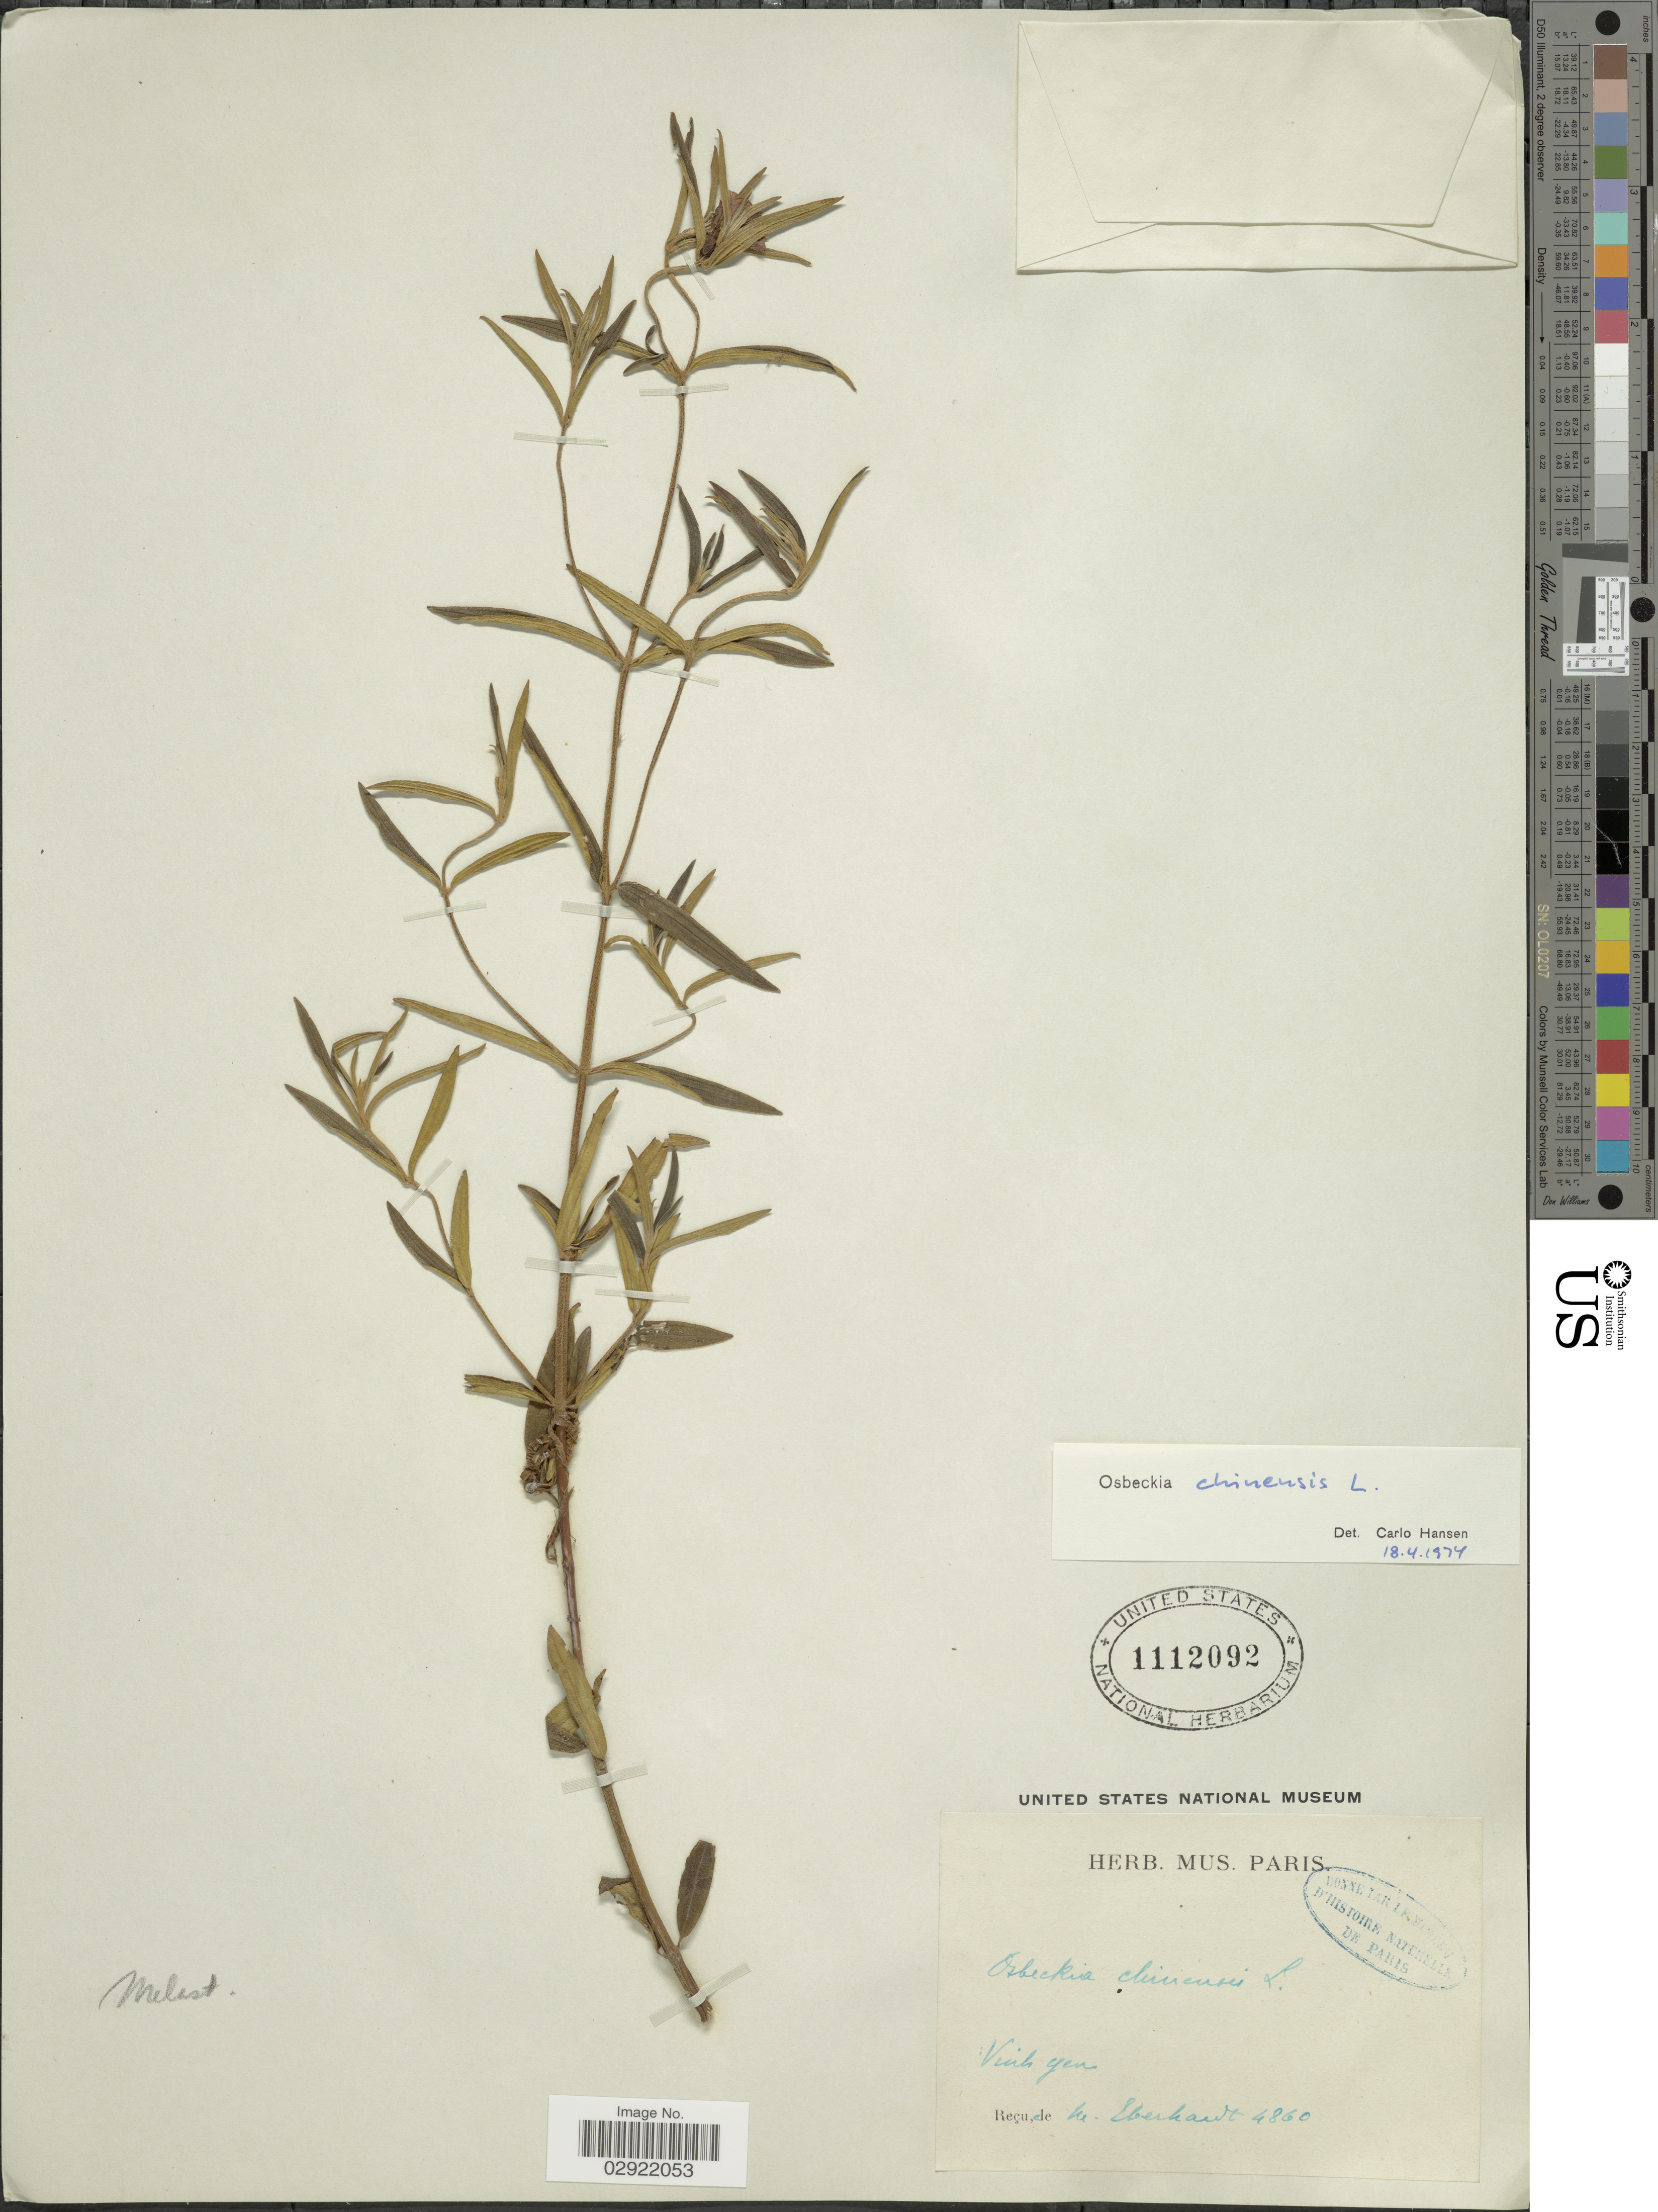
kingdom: Plantae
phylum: Tracheophyta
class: Magnoliopsida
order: Myrtales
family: Melastomataceae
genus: Osbeckia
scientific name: Osbeckia chinensis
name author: L.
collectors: Eberhardt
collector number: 4860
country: Vietnam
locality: Vinh Yen.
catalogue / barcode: US 1112092